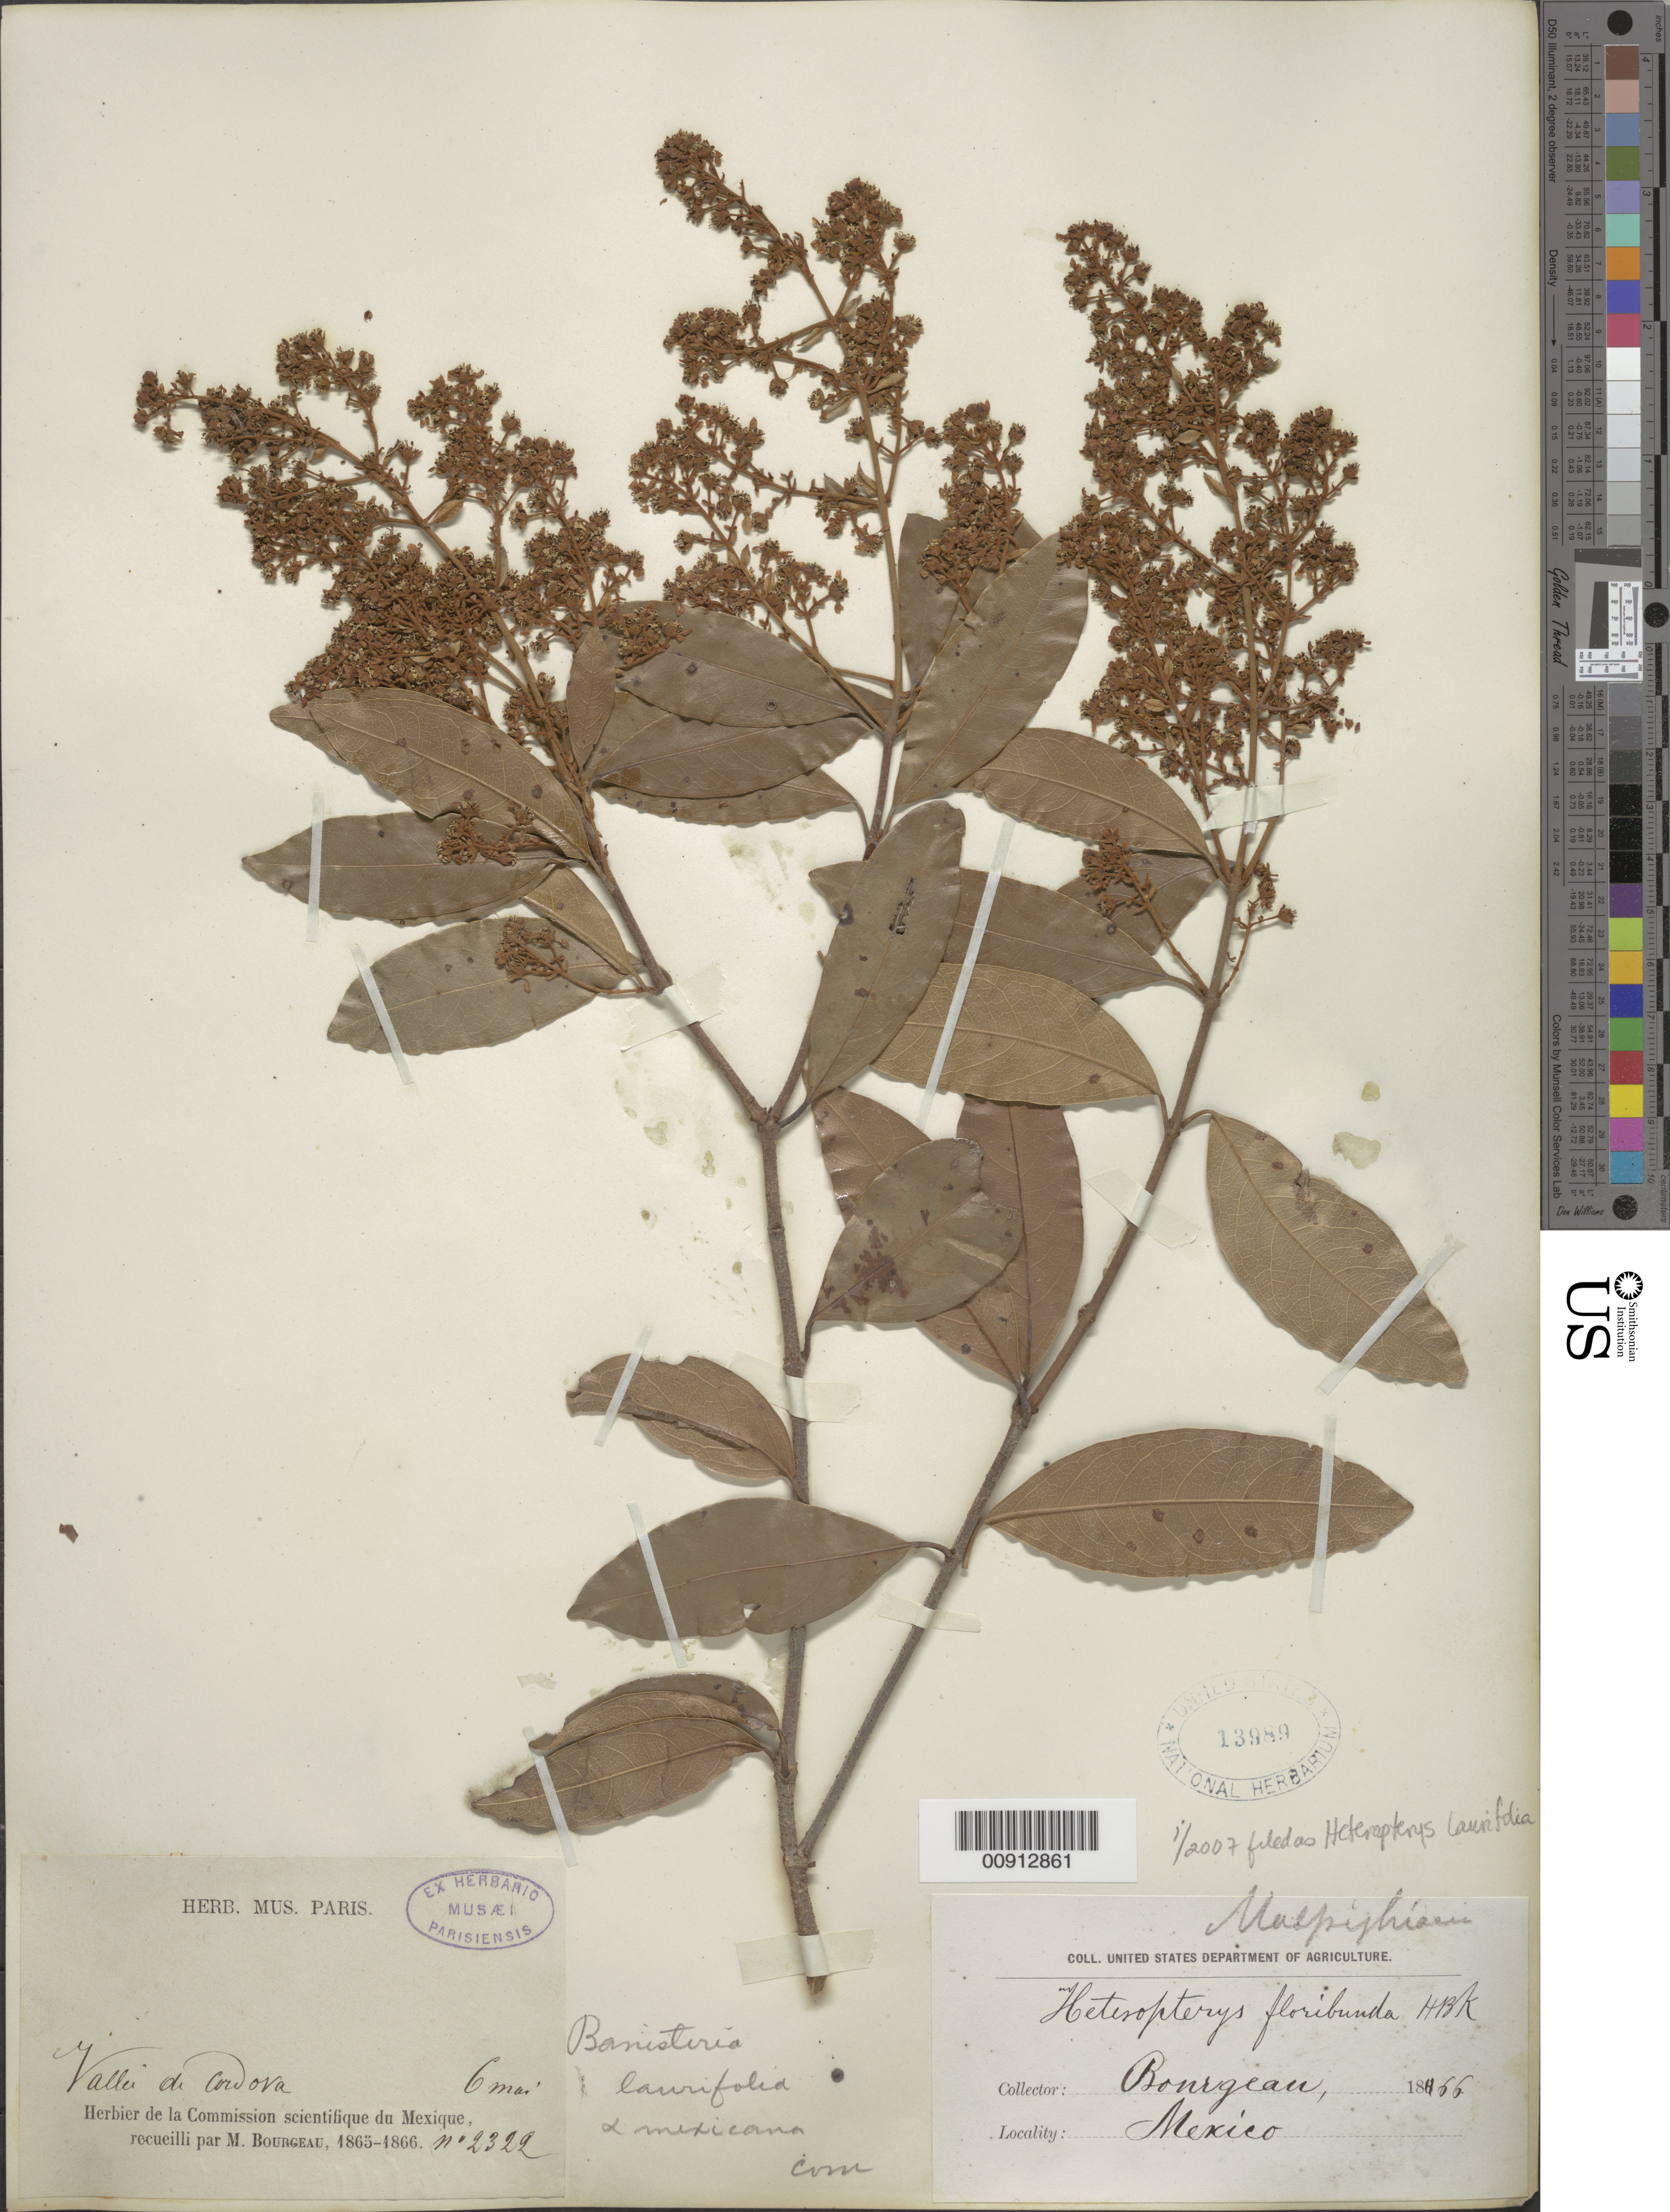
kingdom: Plantae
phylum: Tracheophyta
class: Magnoliopsida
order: Malpighiales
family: Malpighiaceae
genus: Heteropterys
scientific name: Heteropterys laurifolia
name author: (L.) A. Juss.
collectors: E. Bourgeau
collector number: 2322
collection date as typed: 06 May 1866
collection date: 1866-05-06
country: Mexico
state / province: Veracruz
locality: Vallée de Cordova.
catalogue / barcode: US 13989